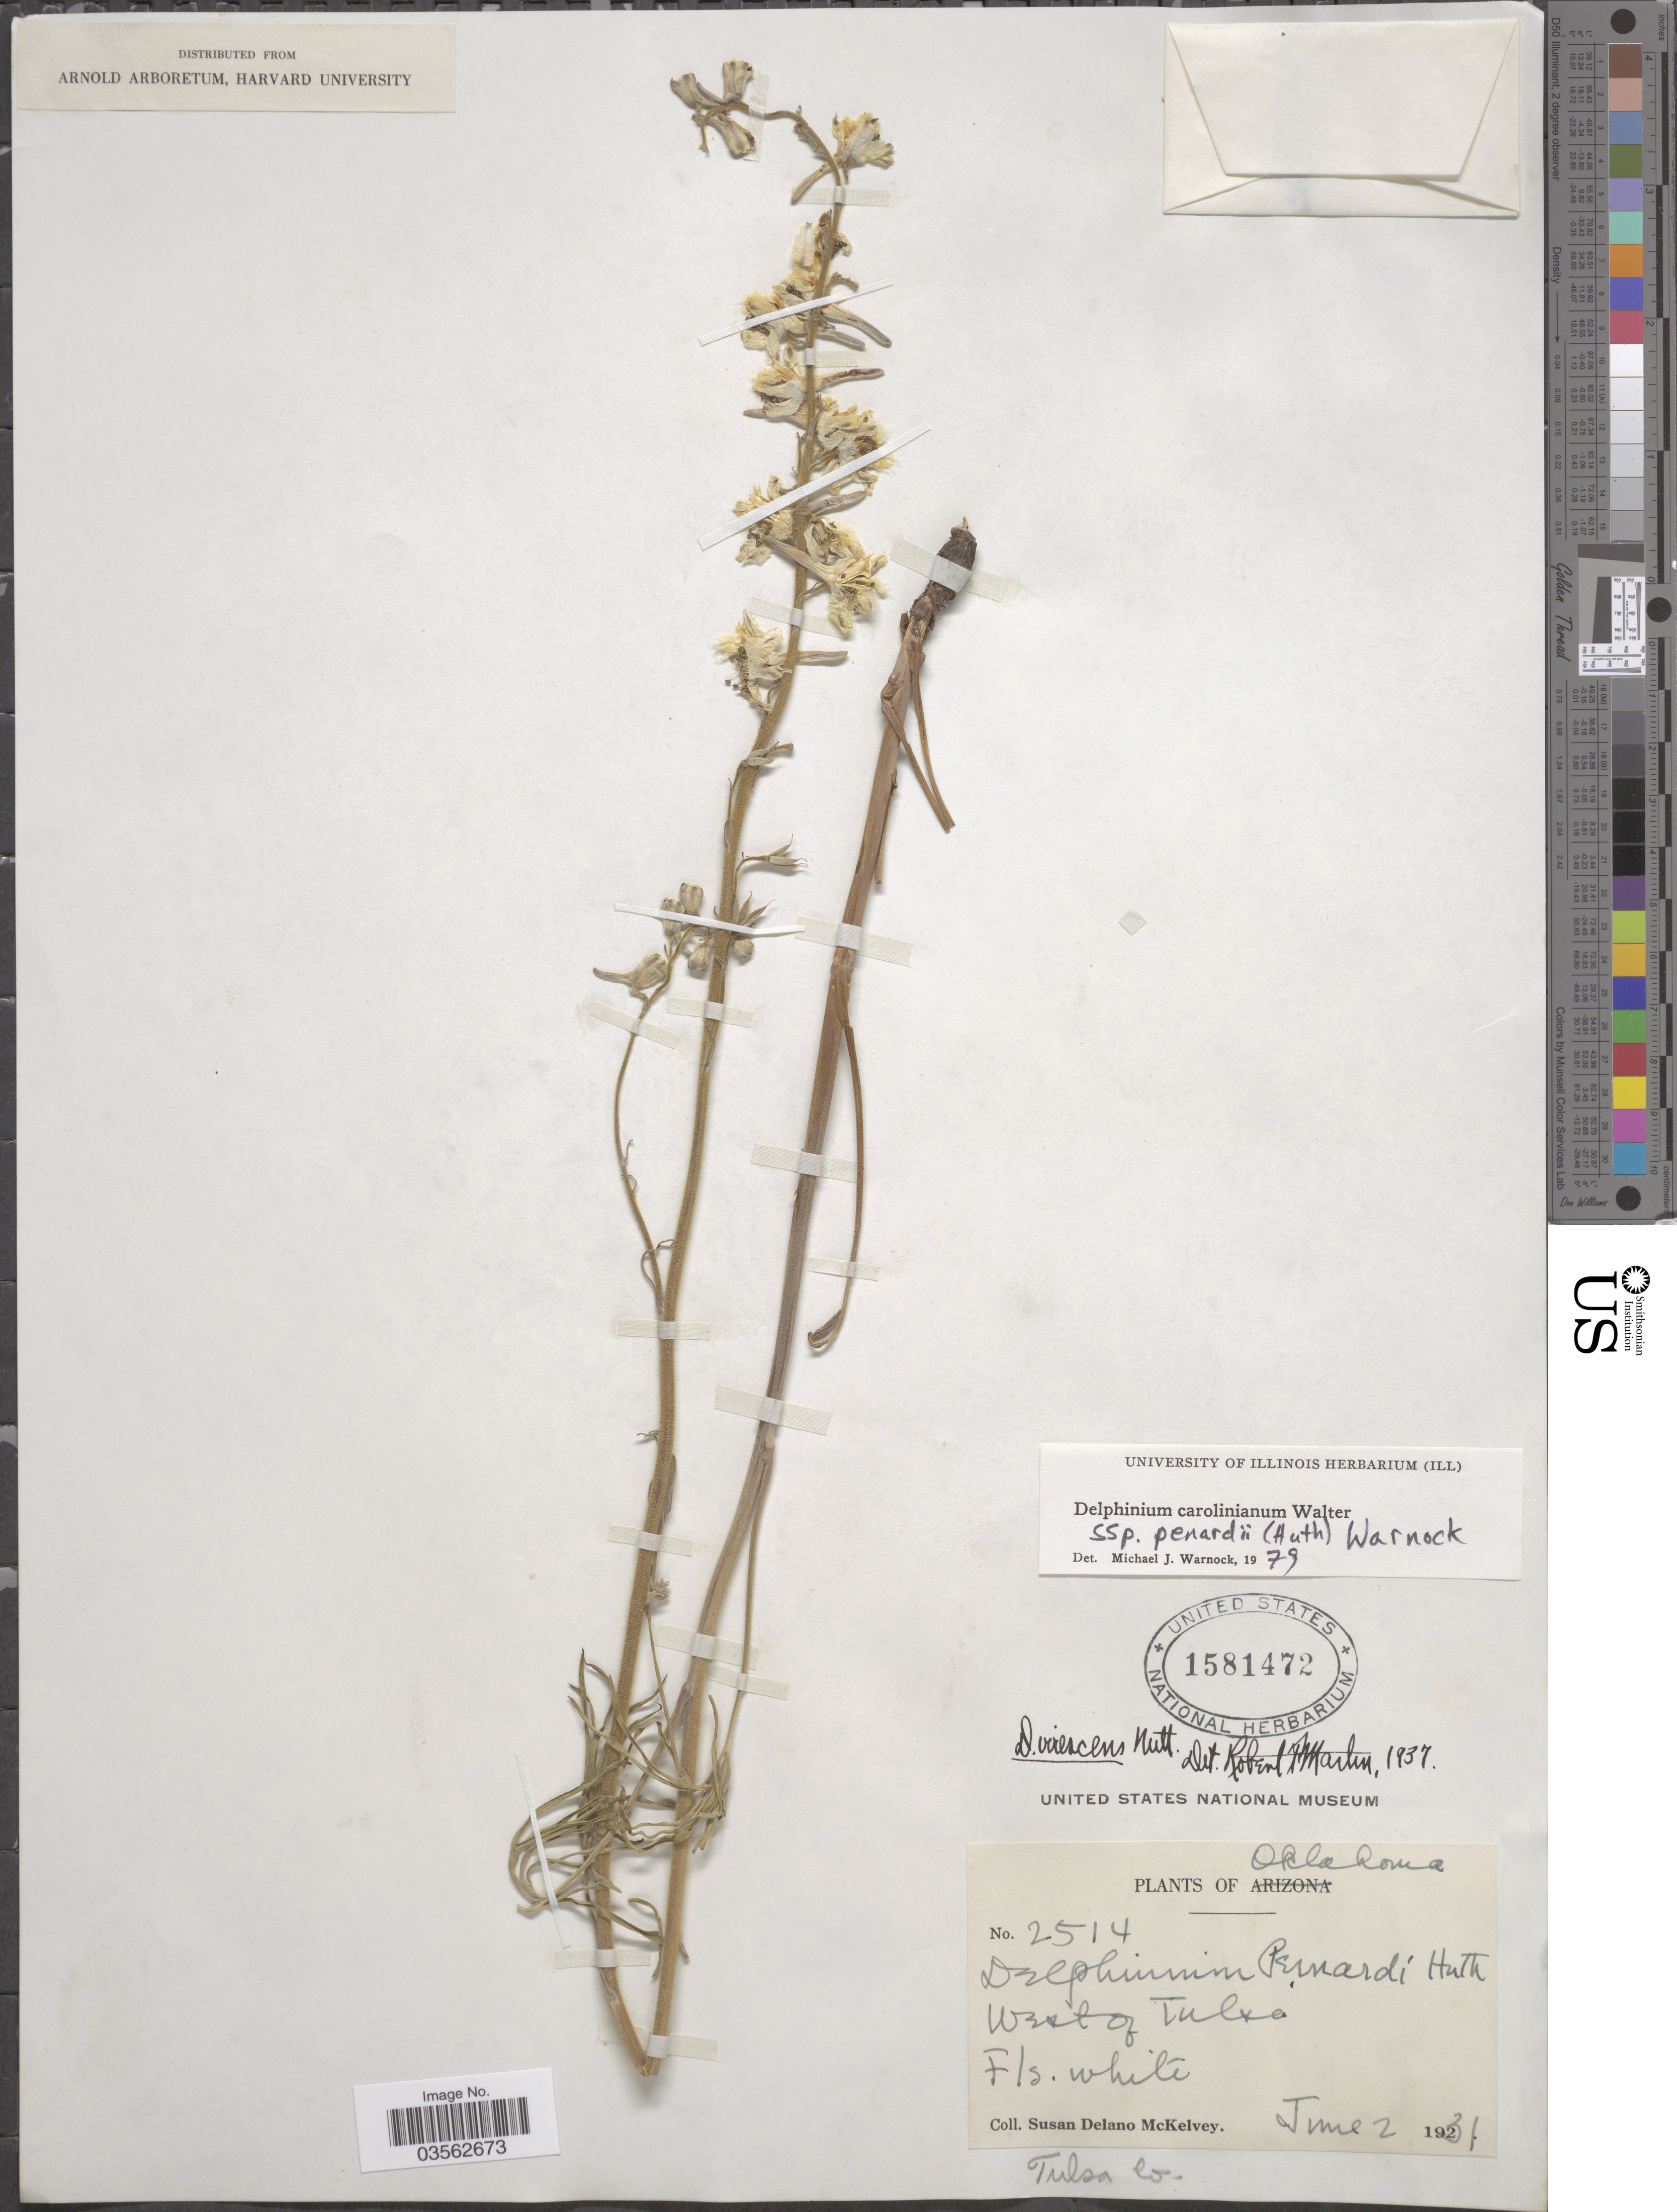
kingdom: Plantae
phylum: Tracheophyta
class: Magnoliopsida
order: Ranunculales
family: Ranunculaceae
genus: Delphinium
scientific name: Delphinium carolinianum subsp. penardii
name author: (Huth) M.J. Warnock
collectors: S. A. McKelvey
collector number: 2514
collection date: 1931-06-02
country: United States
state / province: Oklahoma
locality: West of Tulsa. Tulsa Co.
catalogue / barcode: US 1581472